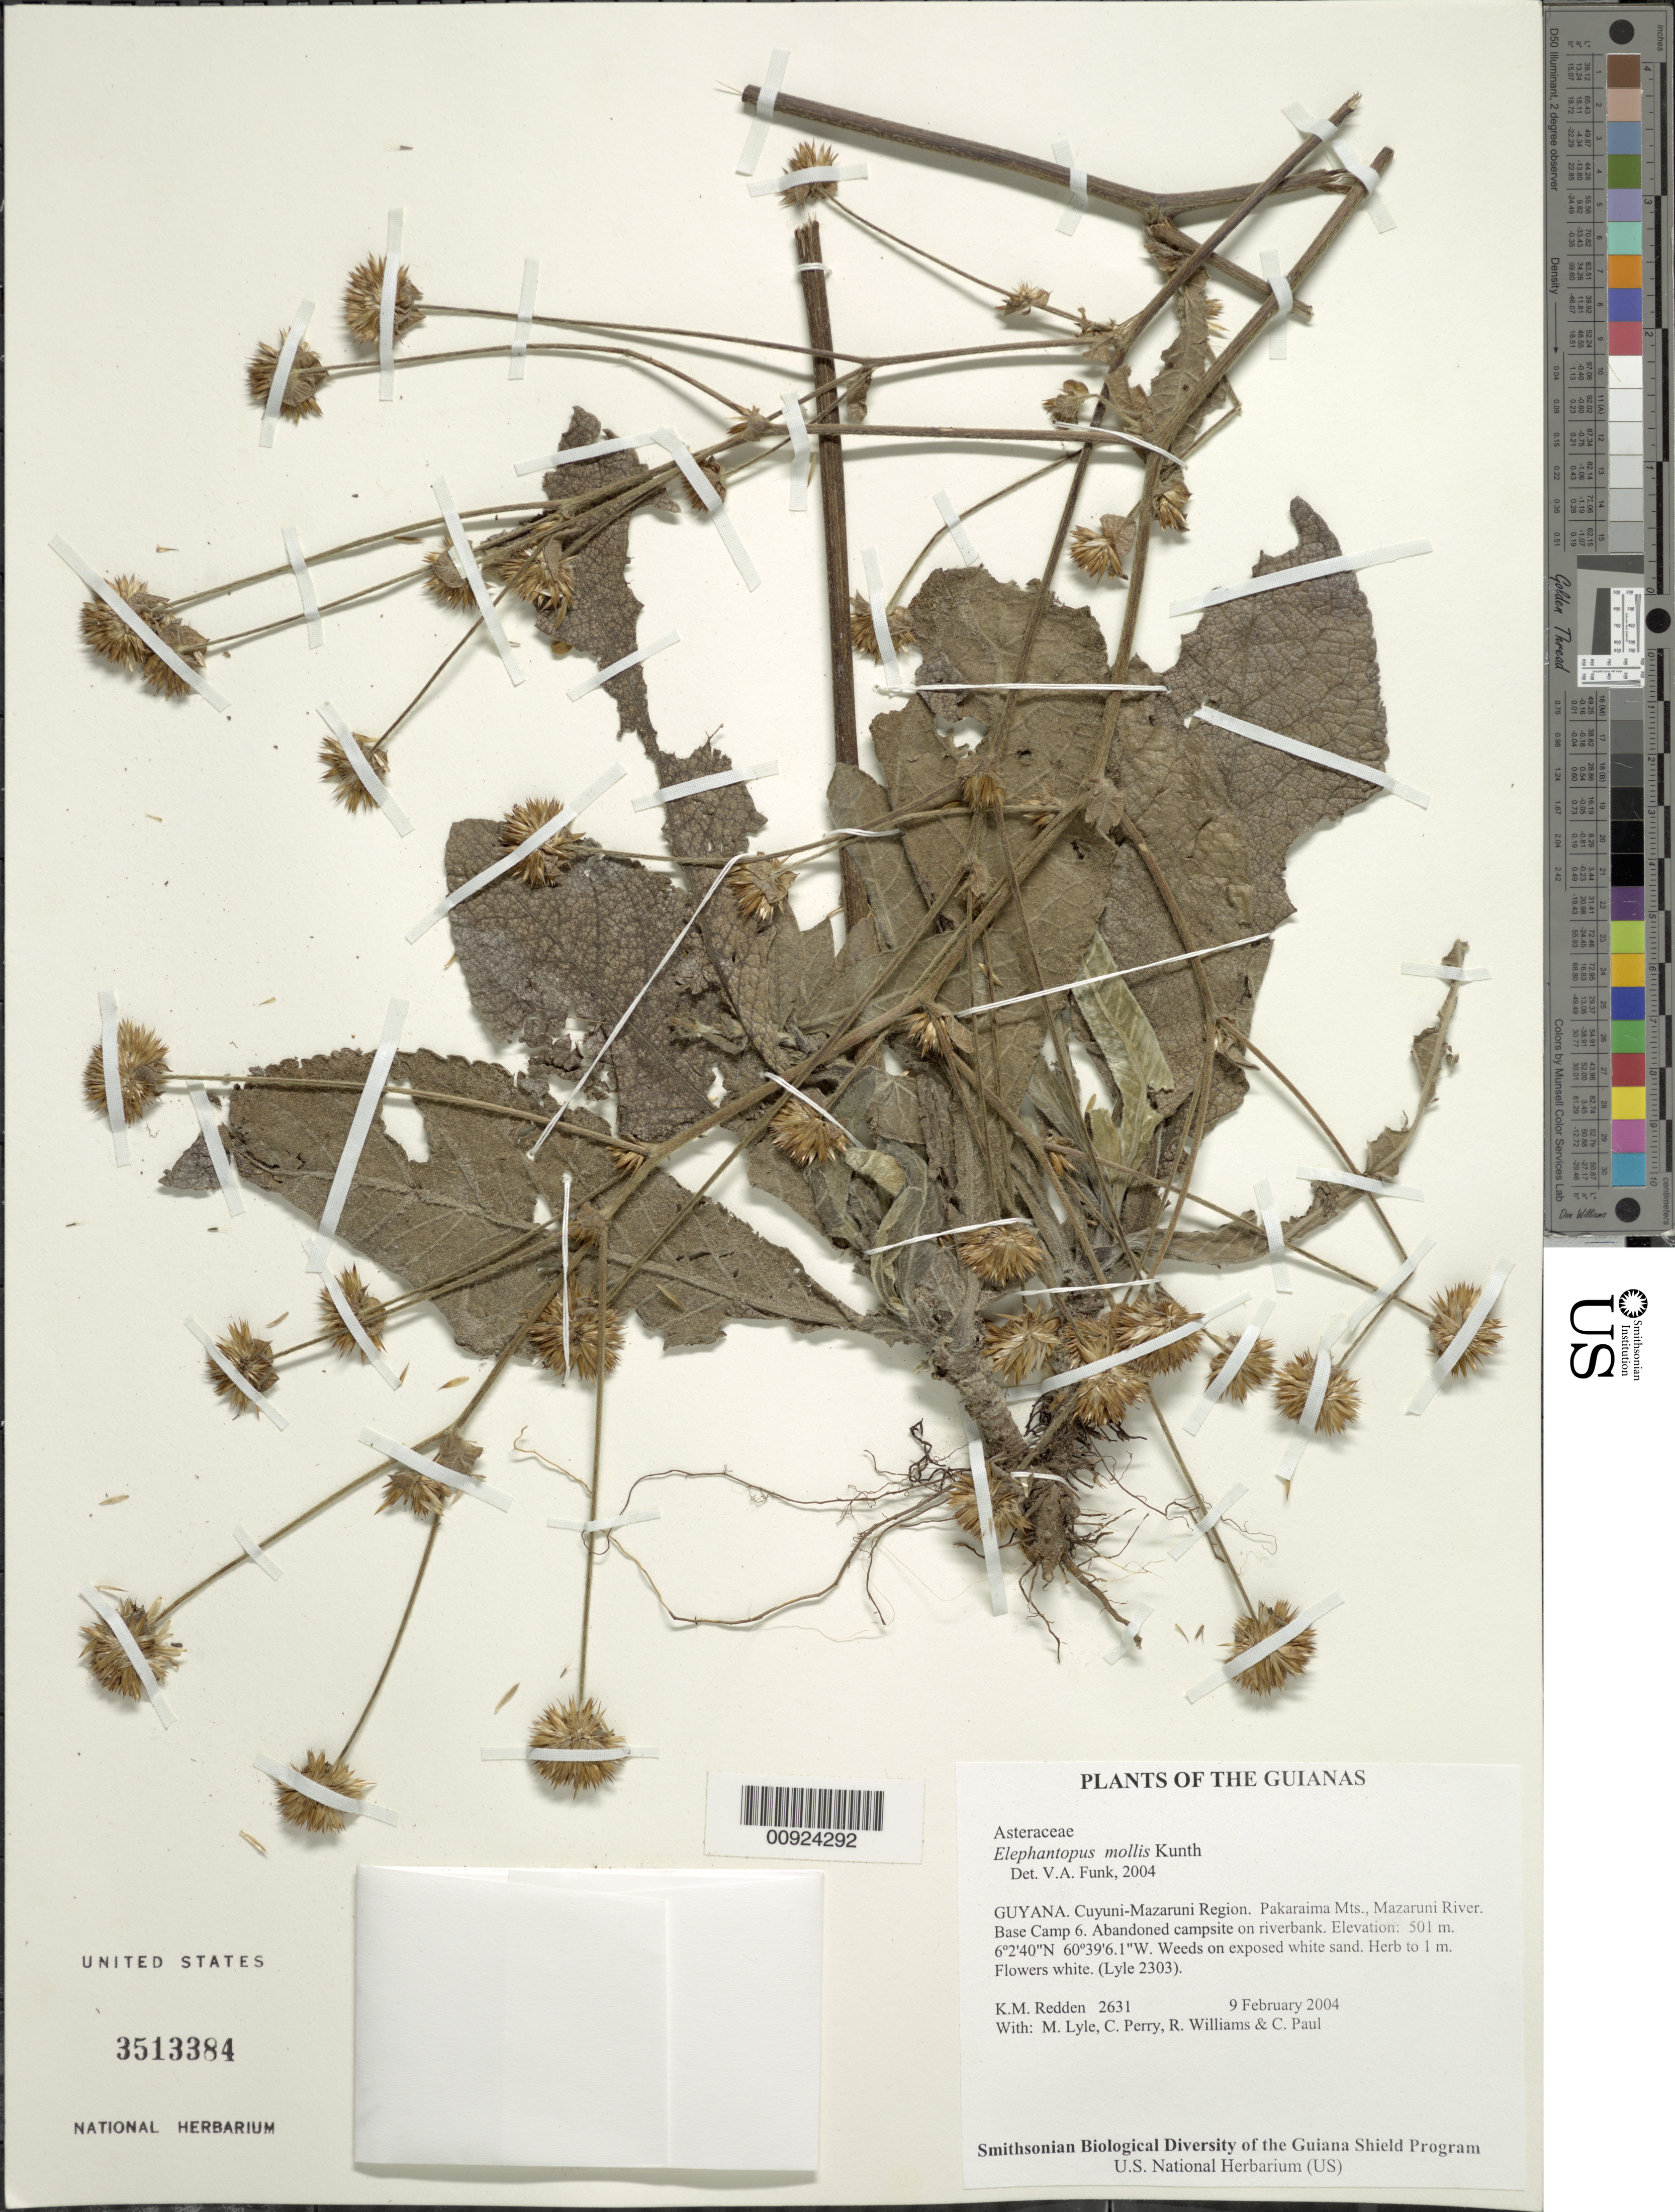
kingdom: Plantae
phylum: Tracheophyta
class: Magnoliopsida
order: Asterales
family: Asteraceae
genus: Elephantopus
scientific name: Elephantopus mollis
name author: Kunth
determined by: Funk, Vicki A., (BOT), Smithsonian Institution - National Museum of Natural History (UNITED STATES)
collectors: K. M. Redden, M. Lyle, C. Perry, R. Williams & C. Paul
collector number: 2631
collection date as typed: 9 February 2004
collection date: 2004-02-09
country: Guyana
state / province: Cuyuni-Mazaruni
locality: Pakaraima Mts., Mazaruni River. Base Camp 6. Abandoned campsite on riverbank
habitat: Weeds on exposed white sand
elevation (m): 501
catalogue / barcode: US 3513384